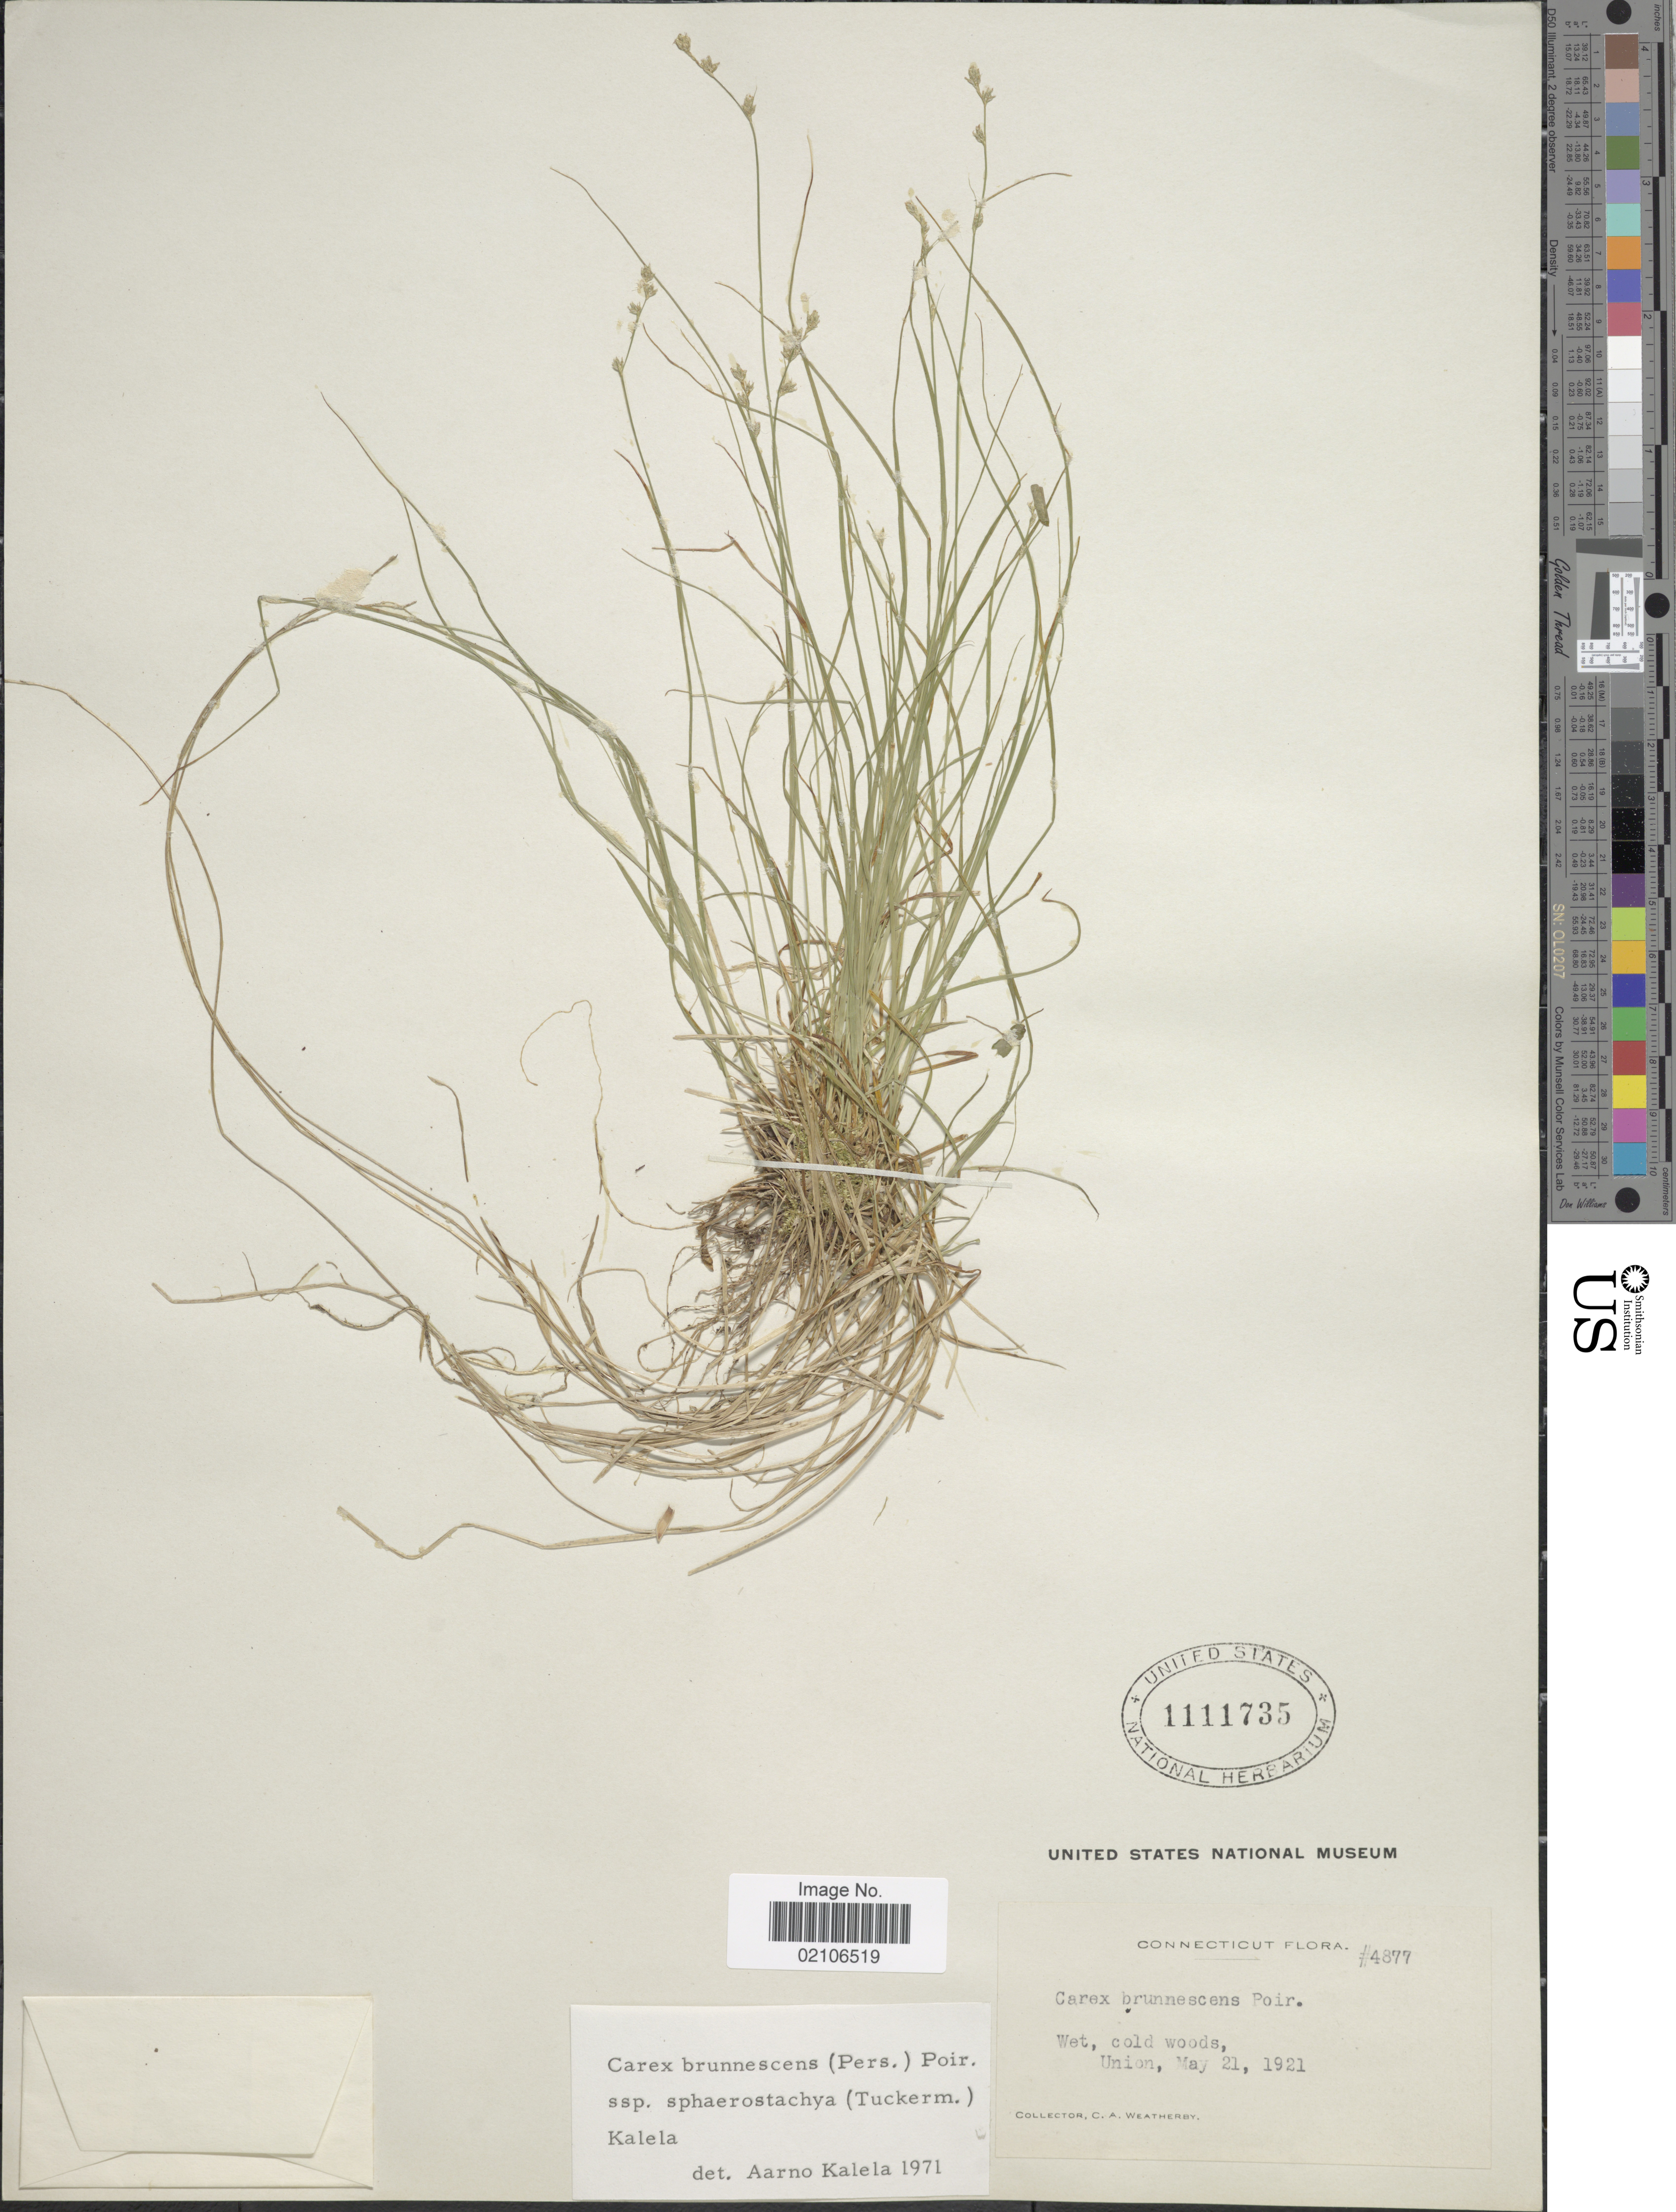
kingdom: Plantae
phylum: Tracheophyta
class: Liliopsida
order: Poales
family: Cyperaceae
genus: Carex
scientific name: Carex brunnescens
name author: (Pers.) Poir.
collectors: C. A. Weatherby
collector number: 4877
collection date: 1921-05-21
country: United States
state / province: Connecticut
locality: Union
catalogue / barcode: US 1111735